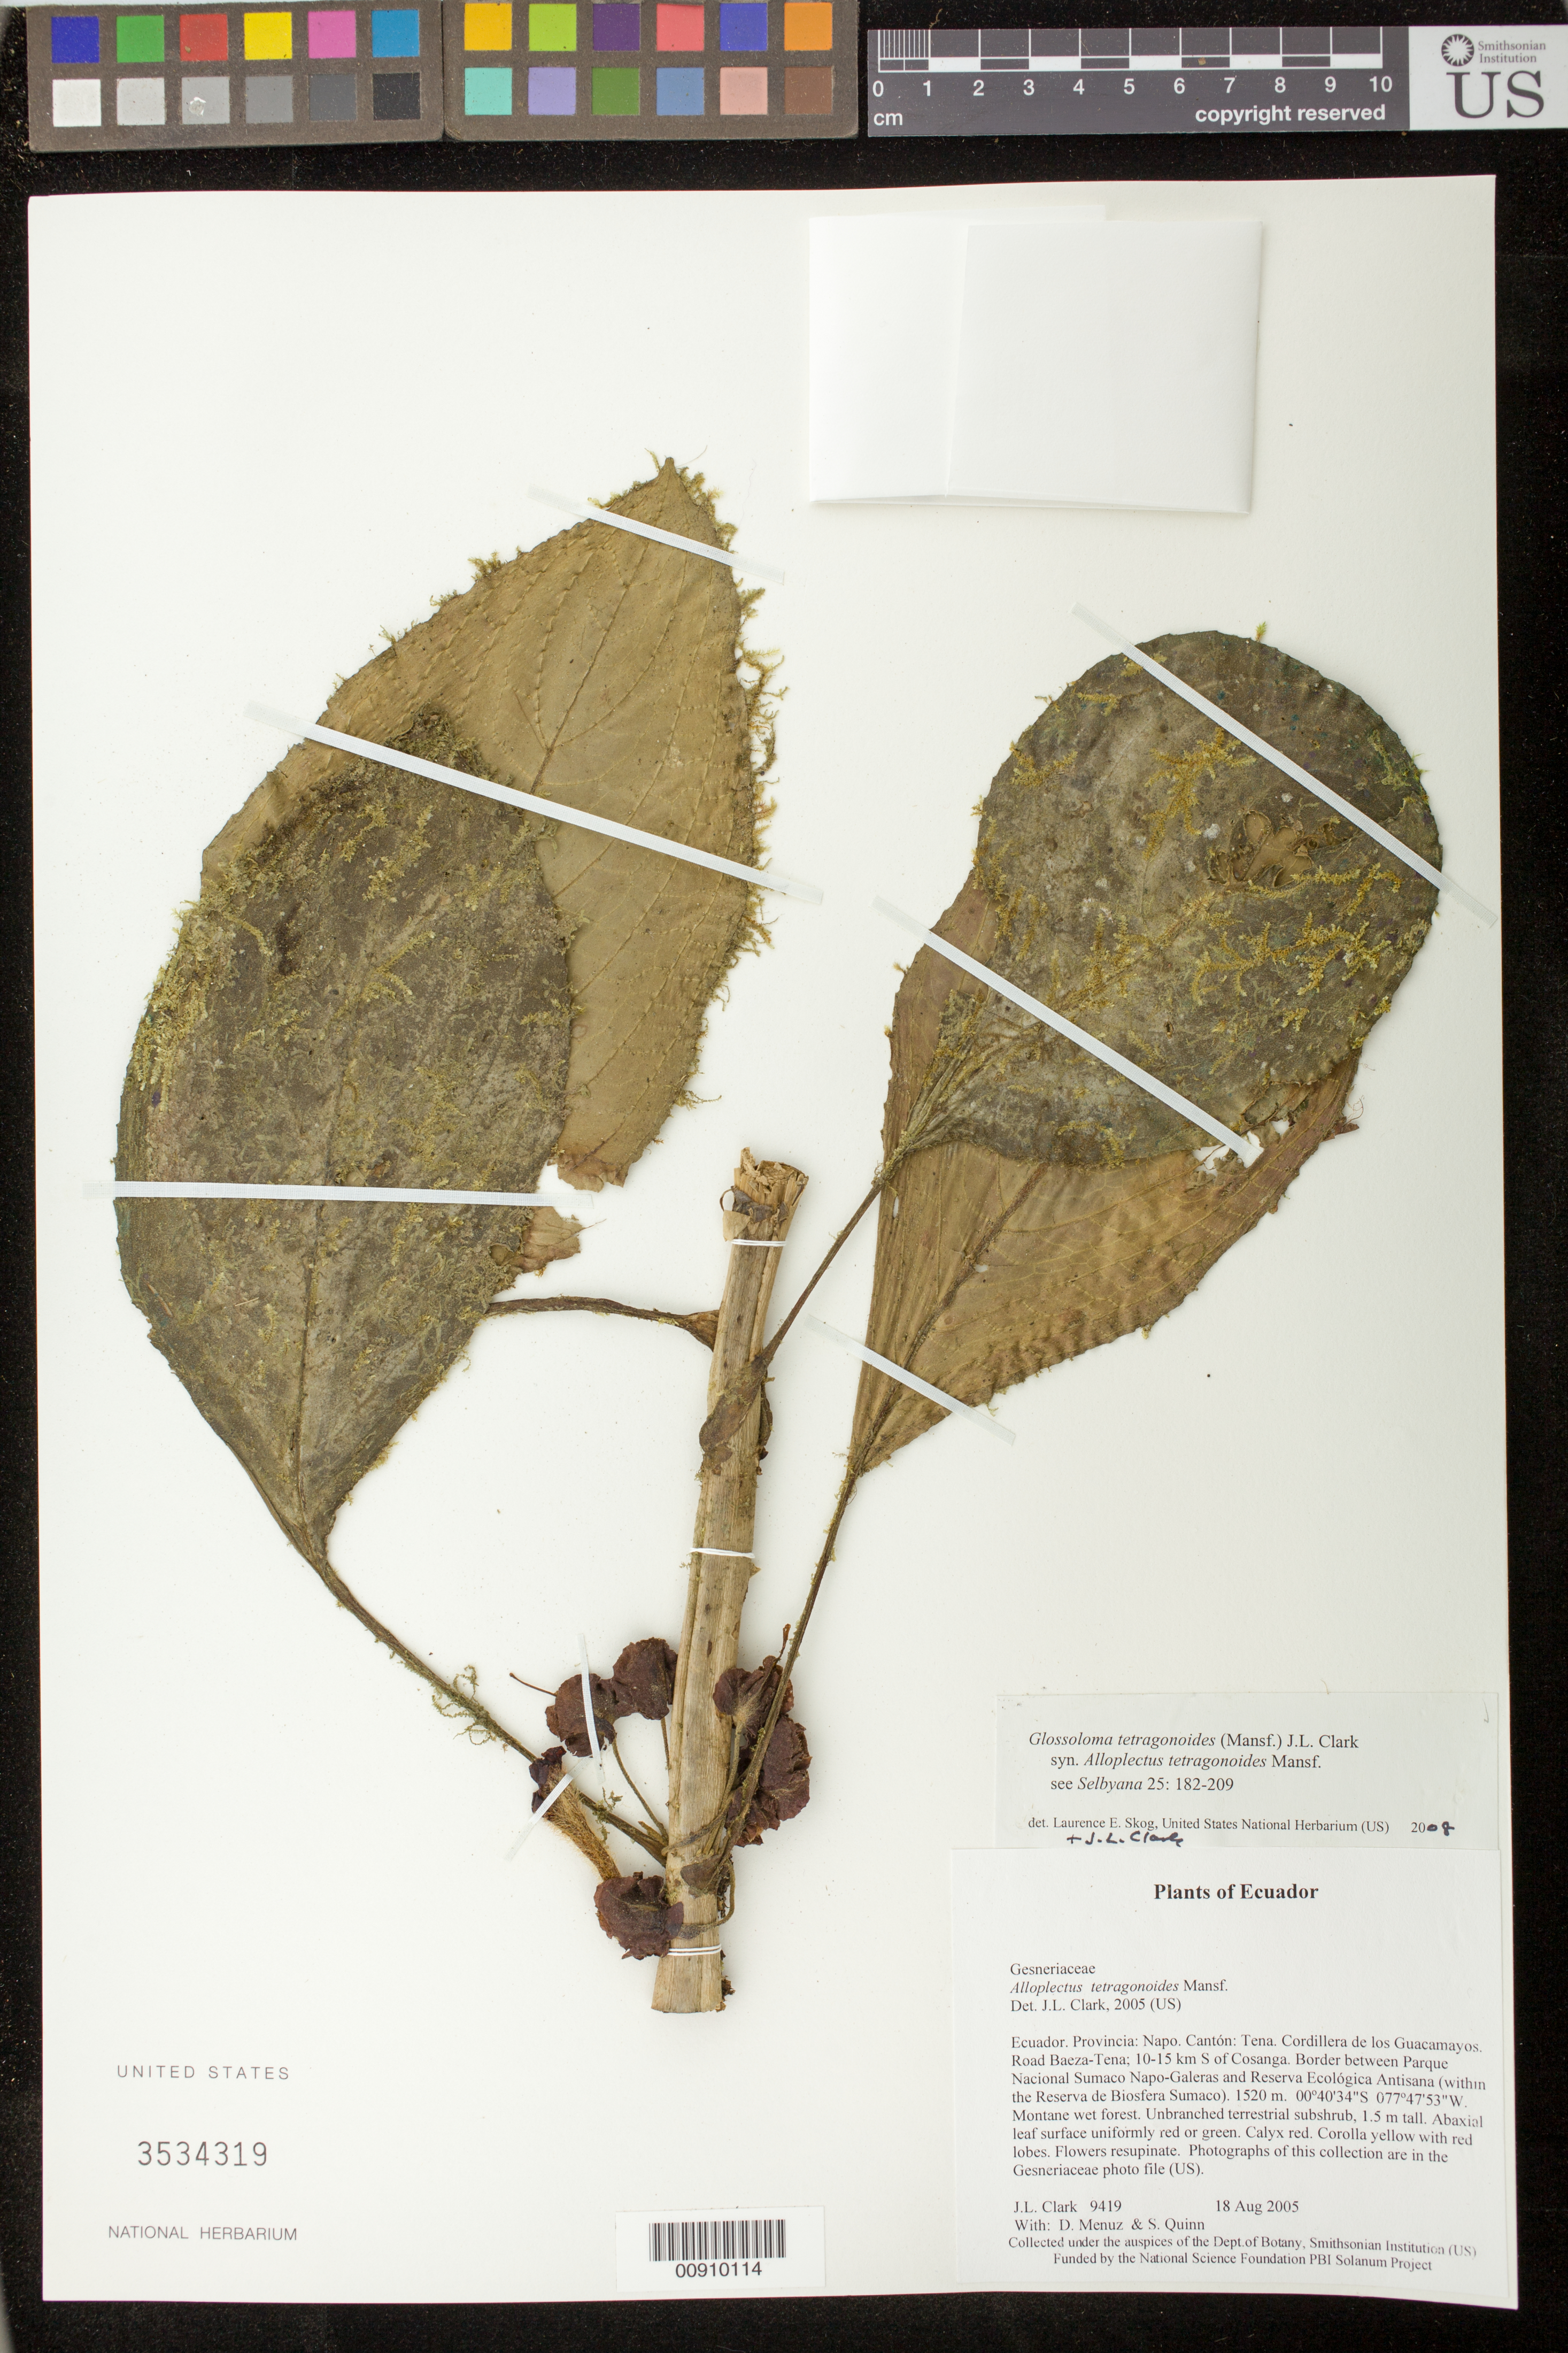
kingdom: Plantae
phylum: Tracheophyta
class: Magnoliopsida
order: Lamiales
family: Gesneriaceae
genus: Glossoloma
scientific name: Glossoloma tetragonoides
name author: (Mansf.) J.L. Clark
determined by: Clark, J. L.; Skog, Laurence E.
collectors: J. L. Clark, D. Menuz & S. Quinn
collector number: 9419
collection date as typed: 18 Aug 2005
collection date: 2005-08-18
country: Ecuador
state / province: Napo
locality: Tena. Cordillera de los Guacamayos. Road Baeza-Tena; 10-15 km S of Cosanga. Border between Parque Nacional Sumaco Napo-Galeras and Reserva Ecológica Antisana (within the Reserva de Biosfera Sumaco).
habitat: Montane wet forest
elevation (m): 1520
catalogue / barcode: US 3534319